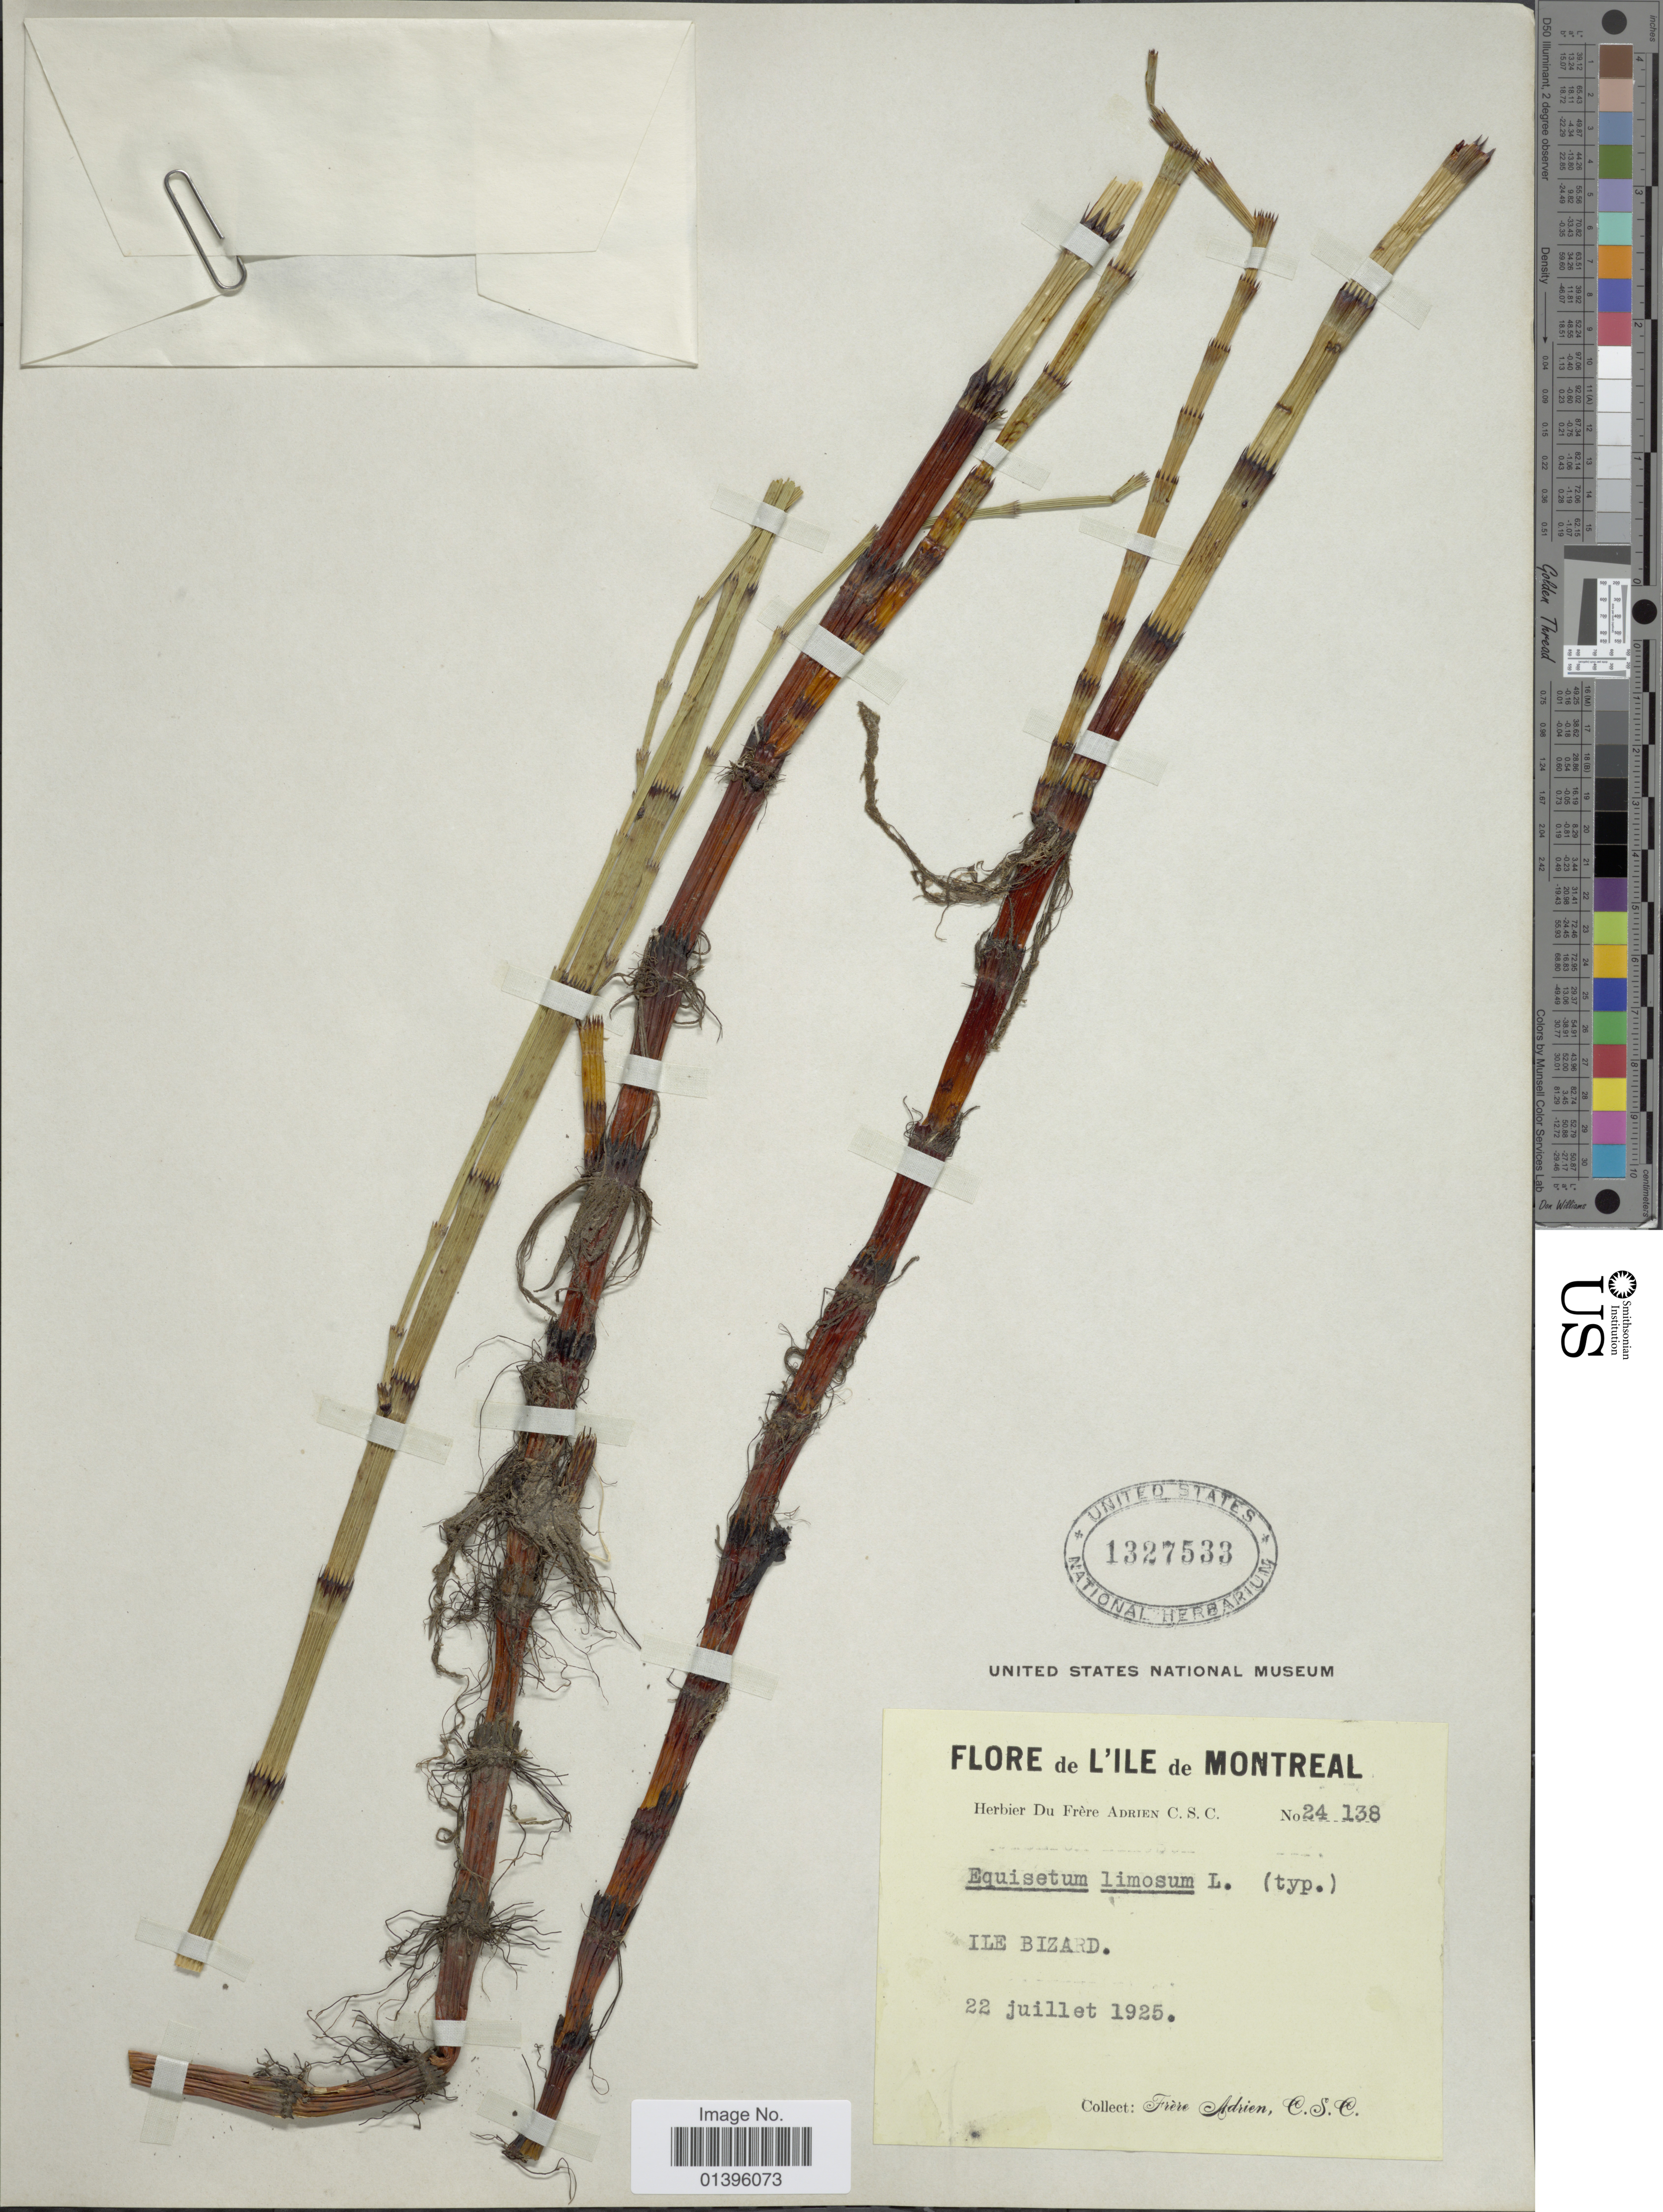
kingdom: Plantae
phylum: Tracheophyta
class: Polypodiopsida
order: Equisetales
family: Equisetaceae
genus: Equisetum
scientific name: Equisetum fluviatile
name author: L.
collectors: F. Adrien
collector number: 24138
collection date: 1925-07-22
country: Canada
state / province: Quebec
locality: Flore de L'Ile de Montreal. Ile Bizard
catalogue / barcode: US 1327533